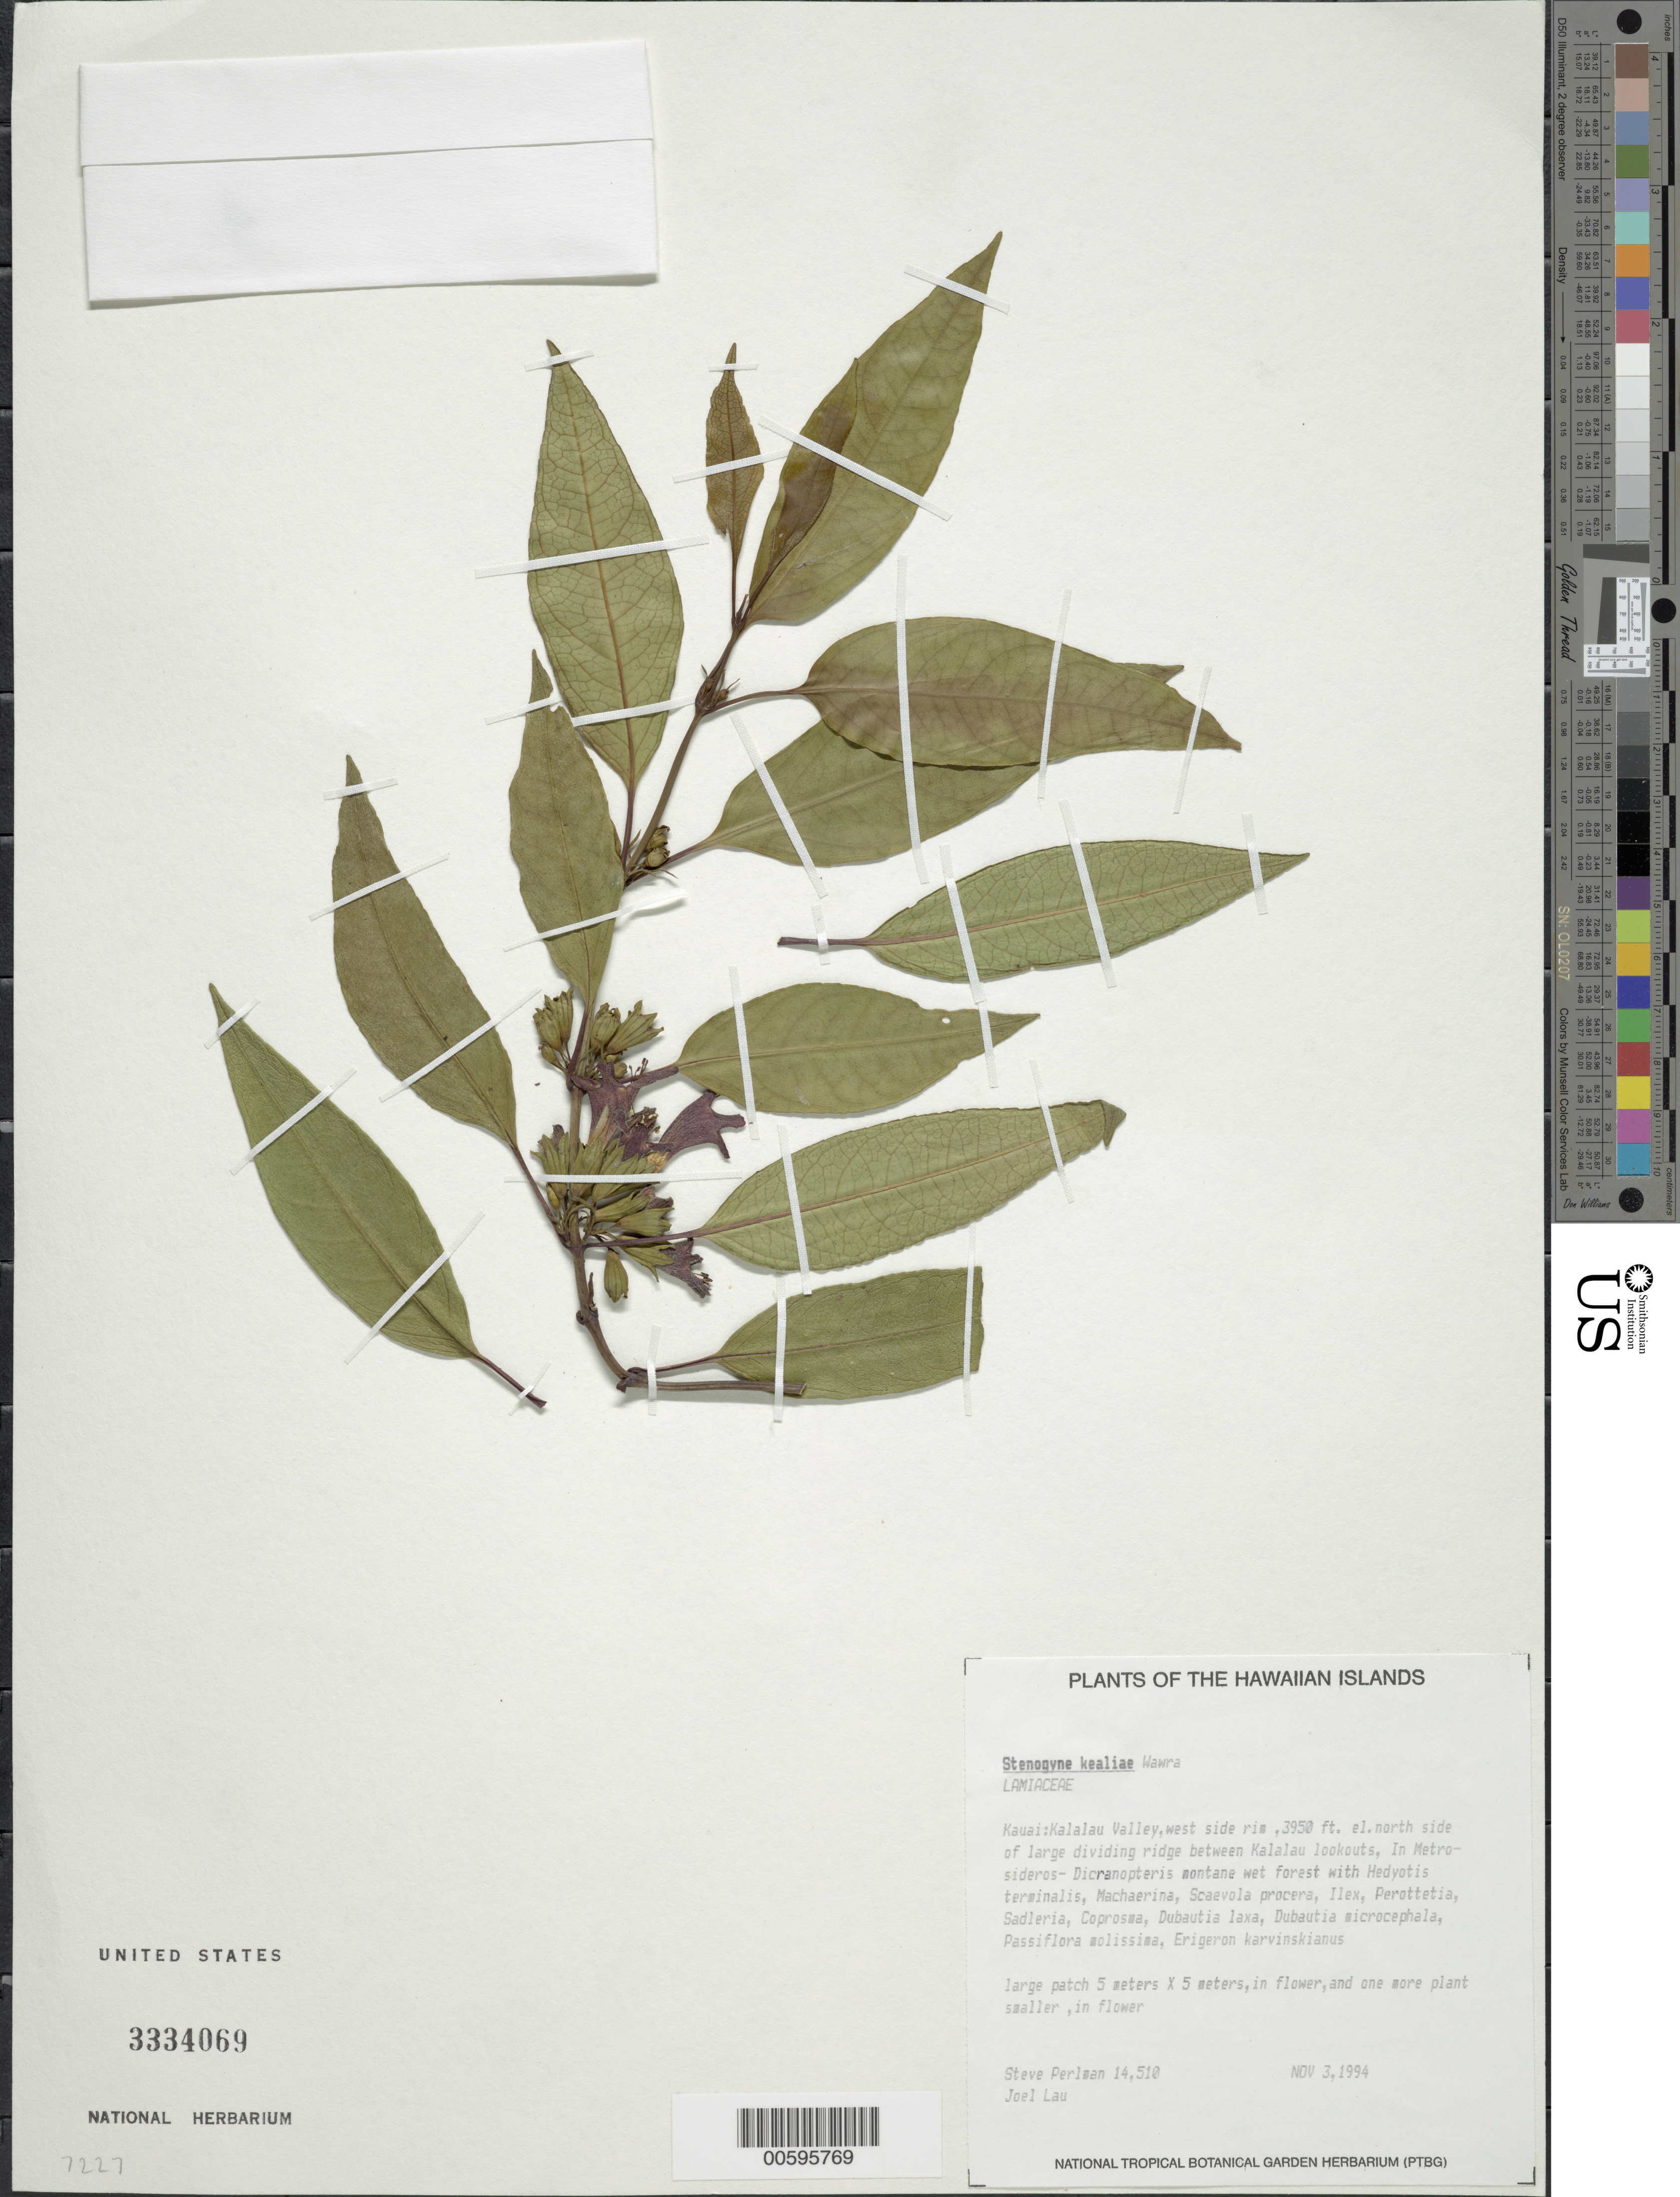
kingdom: Plantae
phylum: Tracheophyta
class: Magnoliopsida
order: Lamiales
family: Lamiaceae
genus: Stenogyne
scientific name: Stenogyne kealiae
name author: Wawra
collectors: S. P. Perlman & J. Lau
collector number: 14510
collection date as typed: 3 Nov 1994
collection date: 1994-11-03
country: United States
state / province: Hawaii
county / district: Kauai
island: Kaua'i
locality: Kalalau Valley, W side rim, N side of large dividing ridge between Kalalau lookouts.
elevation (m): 1204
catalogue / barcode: US 3334069